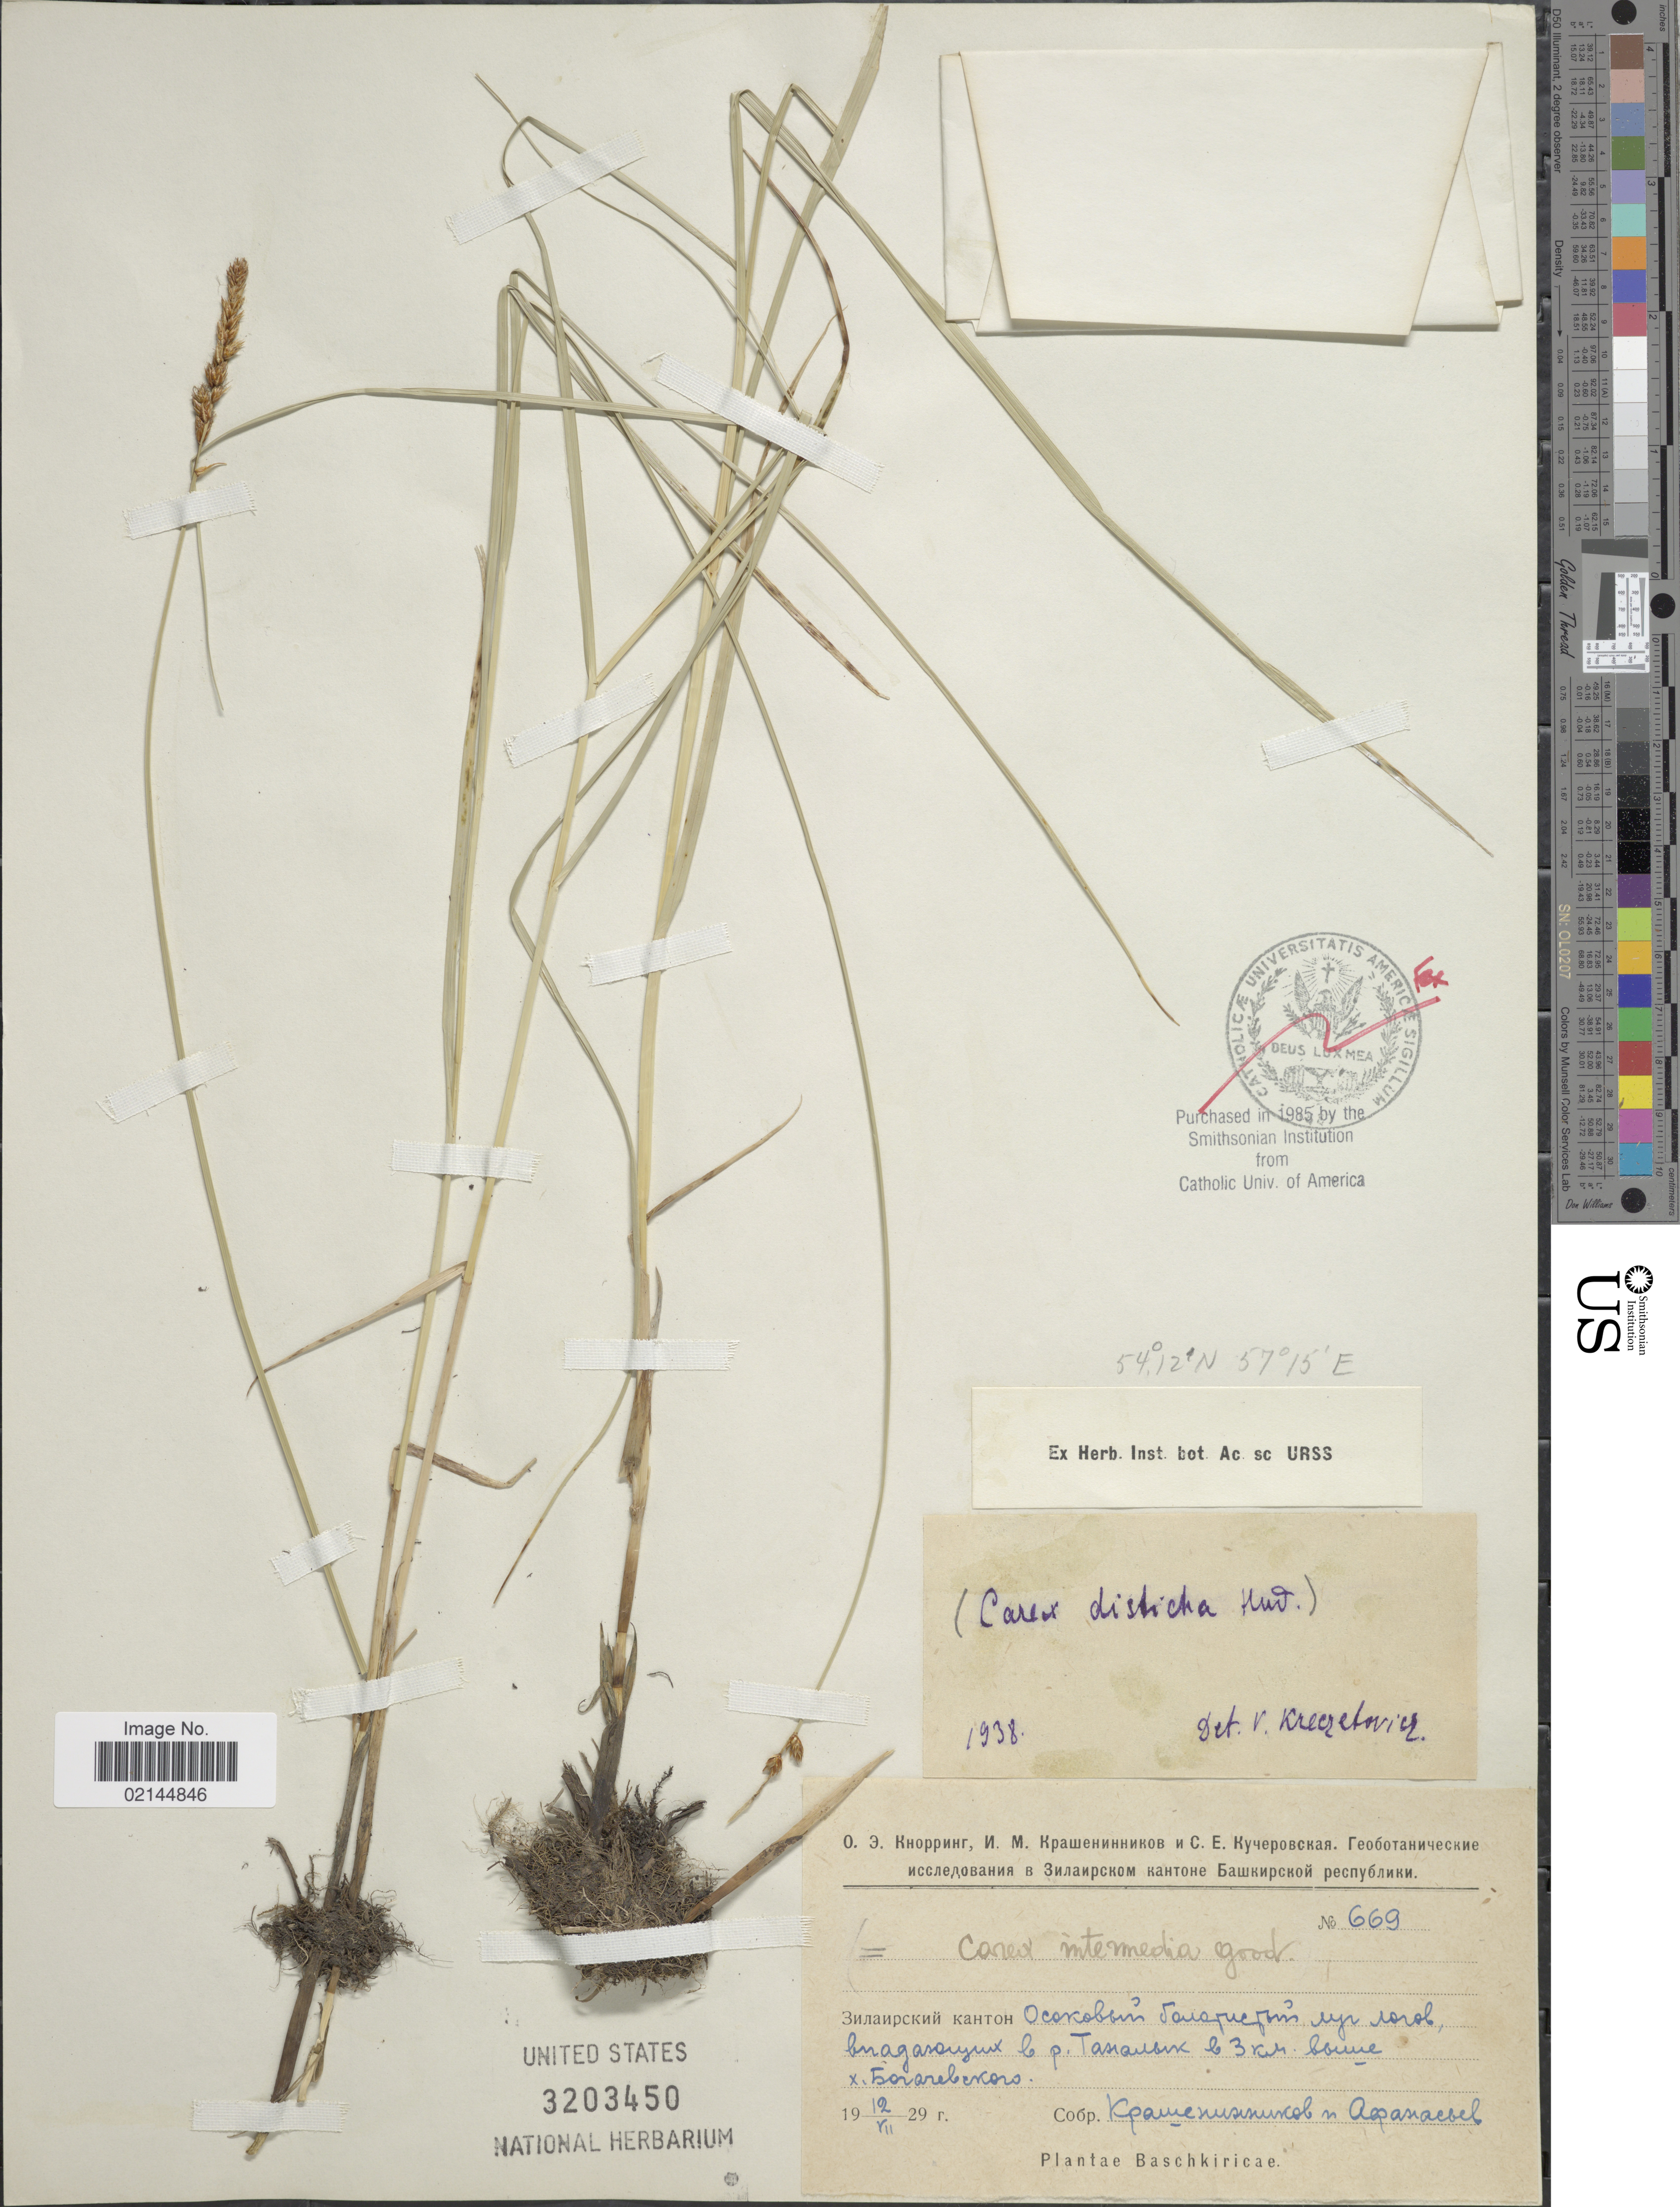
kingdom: Plantae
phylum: Tracheophyta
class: Liliopsida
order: Poales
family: Cyperaceae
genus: Carex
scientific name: Carex disticha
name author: Huds.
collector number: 669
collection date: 1929-07-12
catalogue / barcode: US 3203450